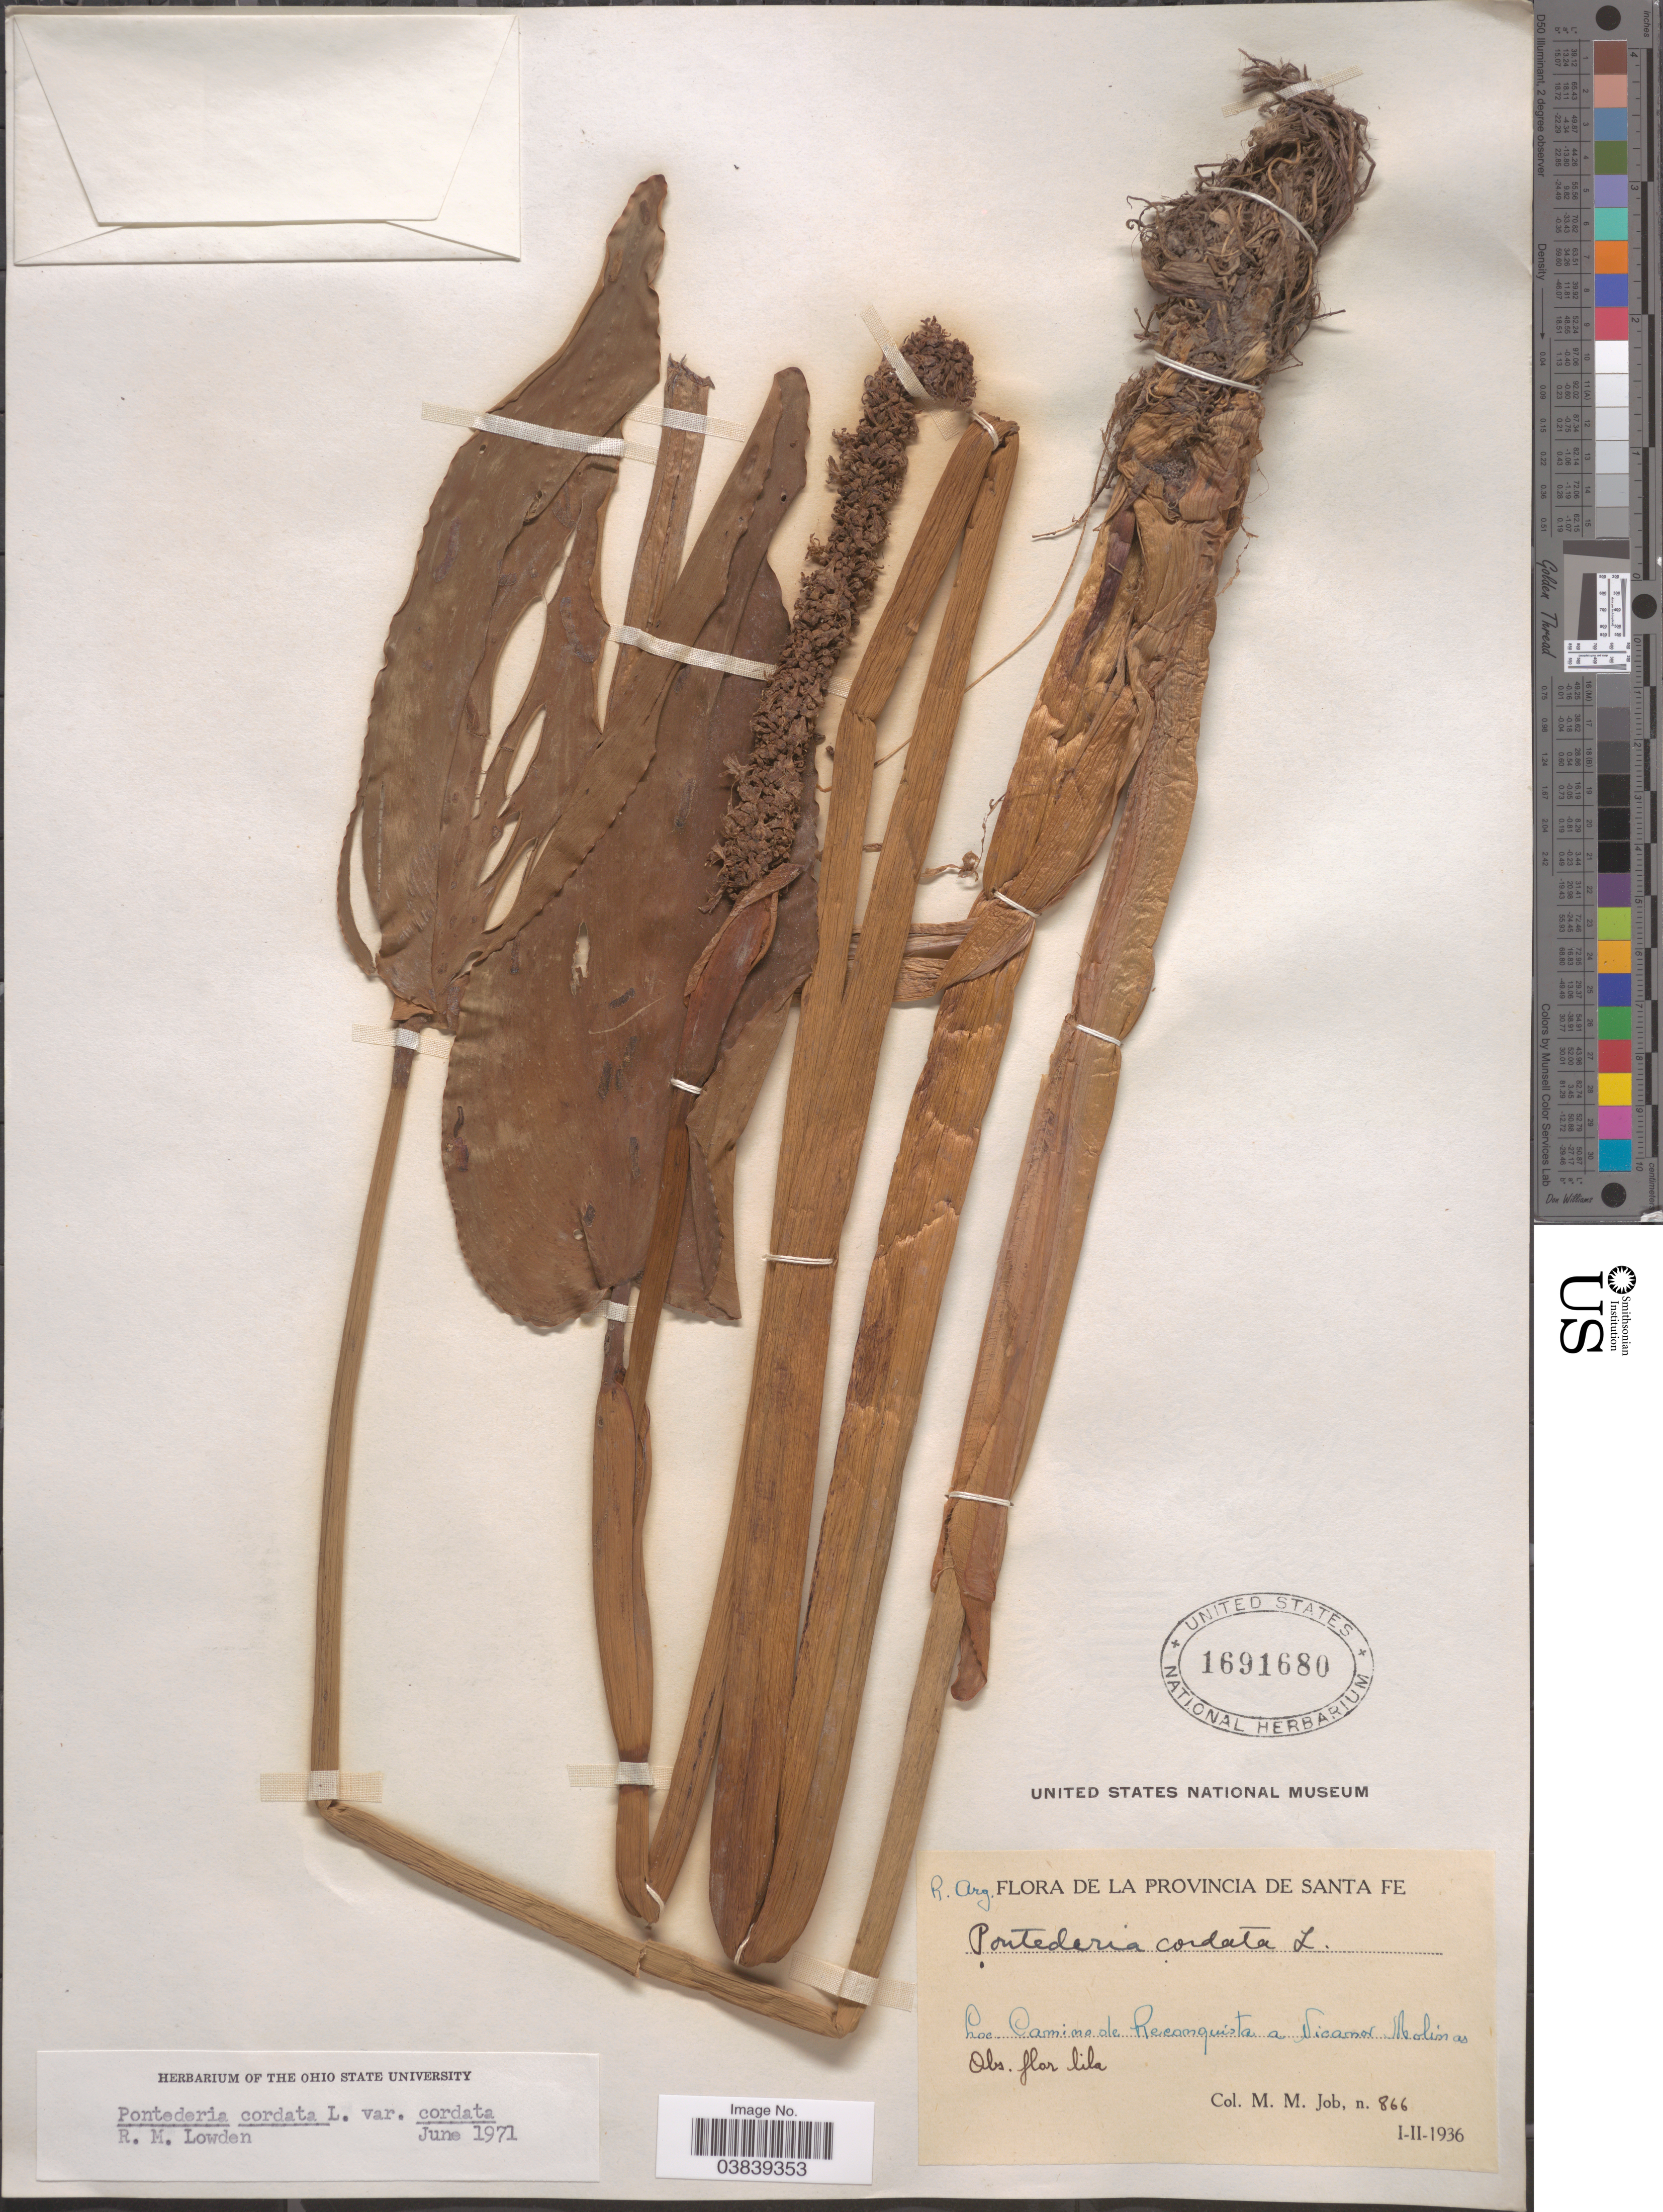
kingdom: Plantae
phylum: Tracheophyta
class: Liliopsida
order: Commelinales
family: Pontederiaceae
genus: Pontederia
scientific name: Pontederia cordata var. cordata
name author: L.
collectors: M. Job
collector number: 866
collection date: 1936-02-01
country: Argentina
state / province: Santa Fe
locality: Camino de Reconquista a Vicamor Molinas.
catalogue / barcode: US 1691680